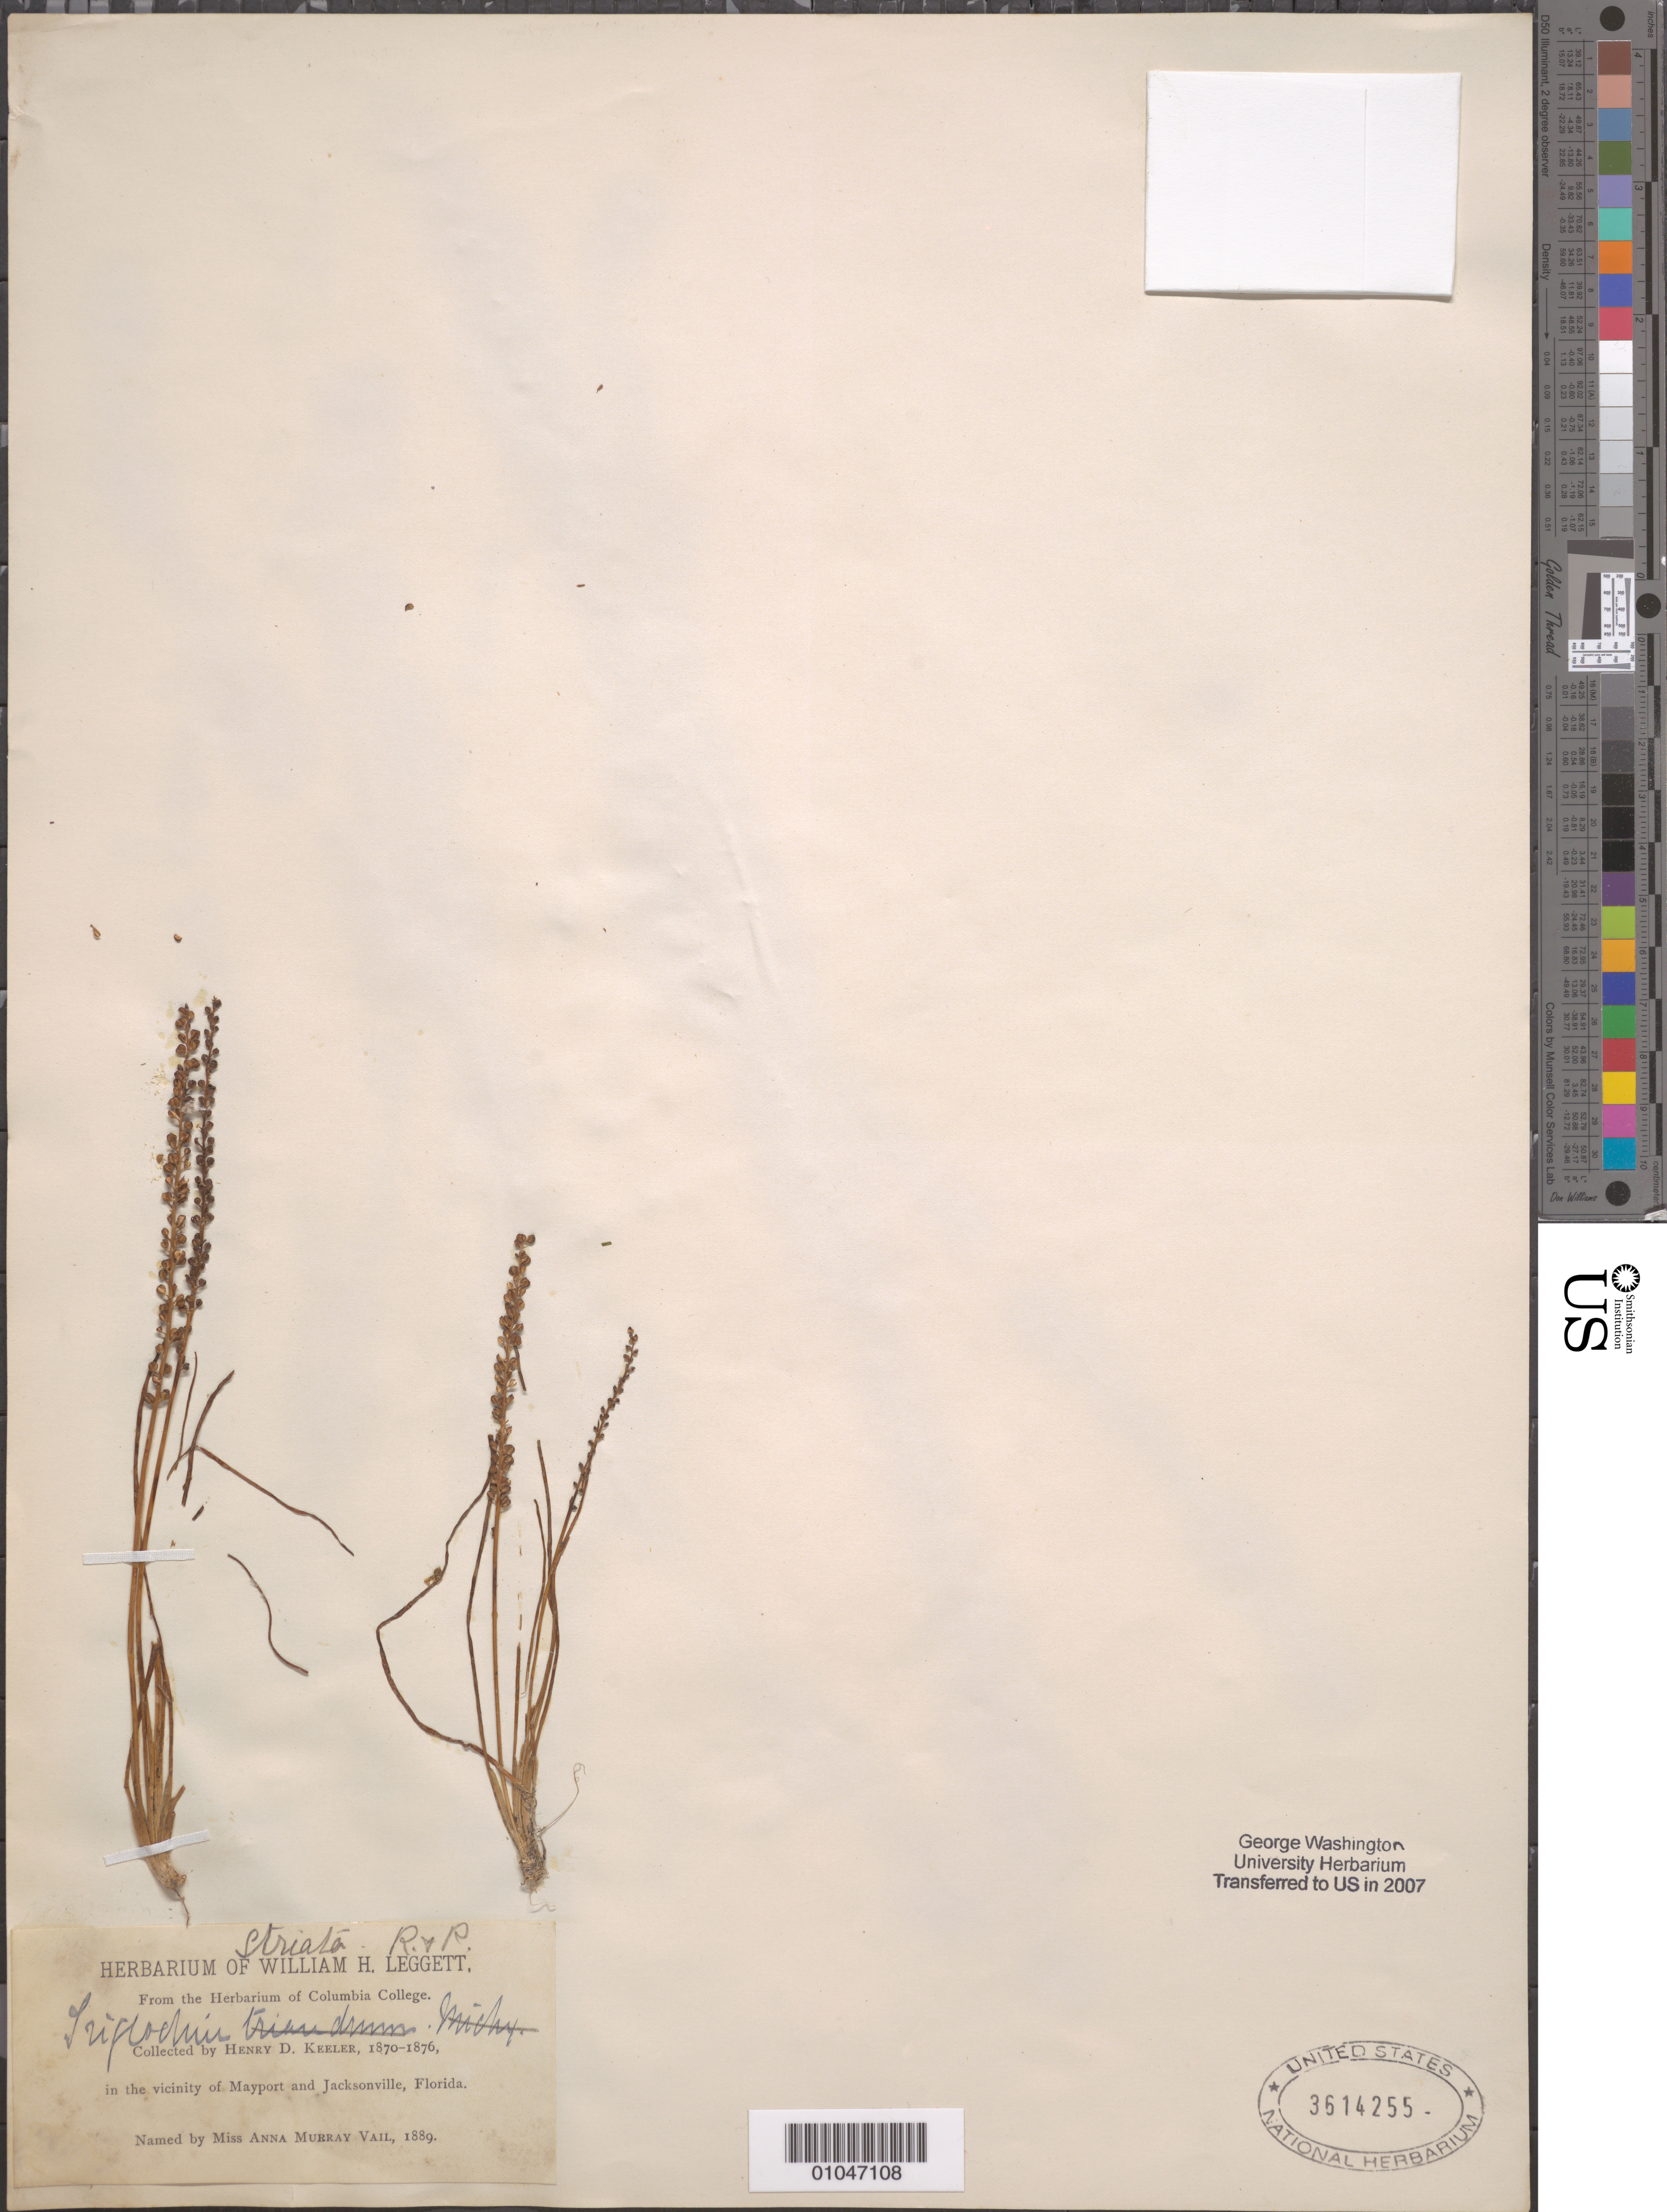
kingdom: Plantae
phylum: Tracheophyta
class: Liliopsida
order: Alismatales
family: Juncaginaceae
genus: Triglochin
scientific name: Triglochin striata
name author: Ruiz & Pav.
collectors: H. Keeler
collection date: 1870/1876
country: United States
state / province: Florida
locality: Vicinity of Mayport and Jacksonville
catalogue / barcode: US 3614255